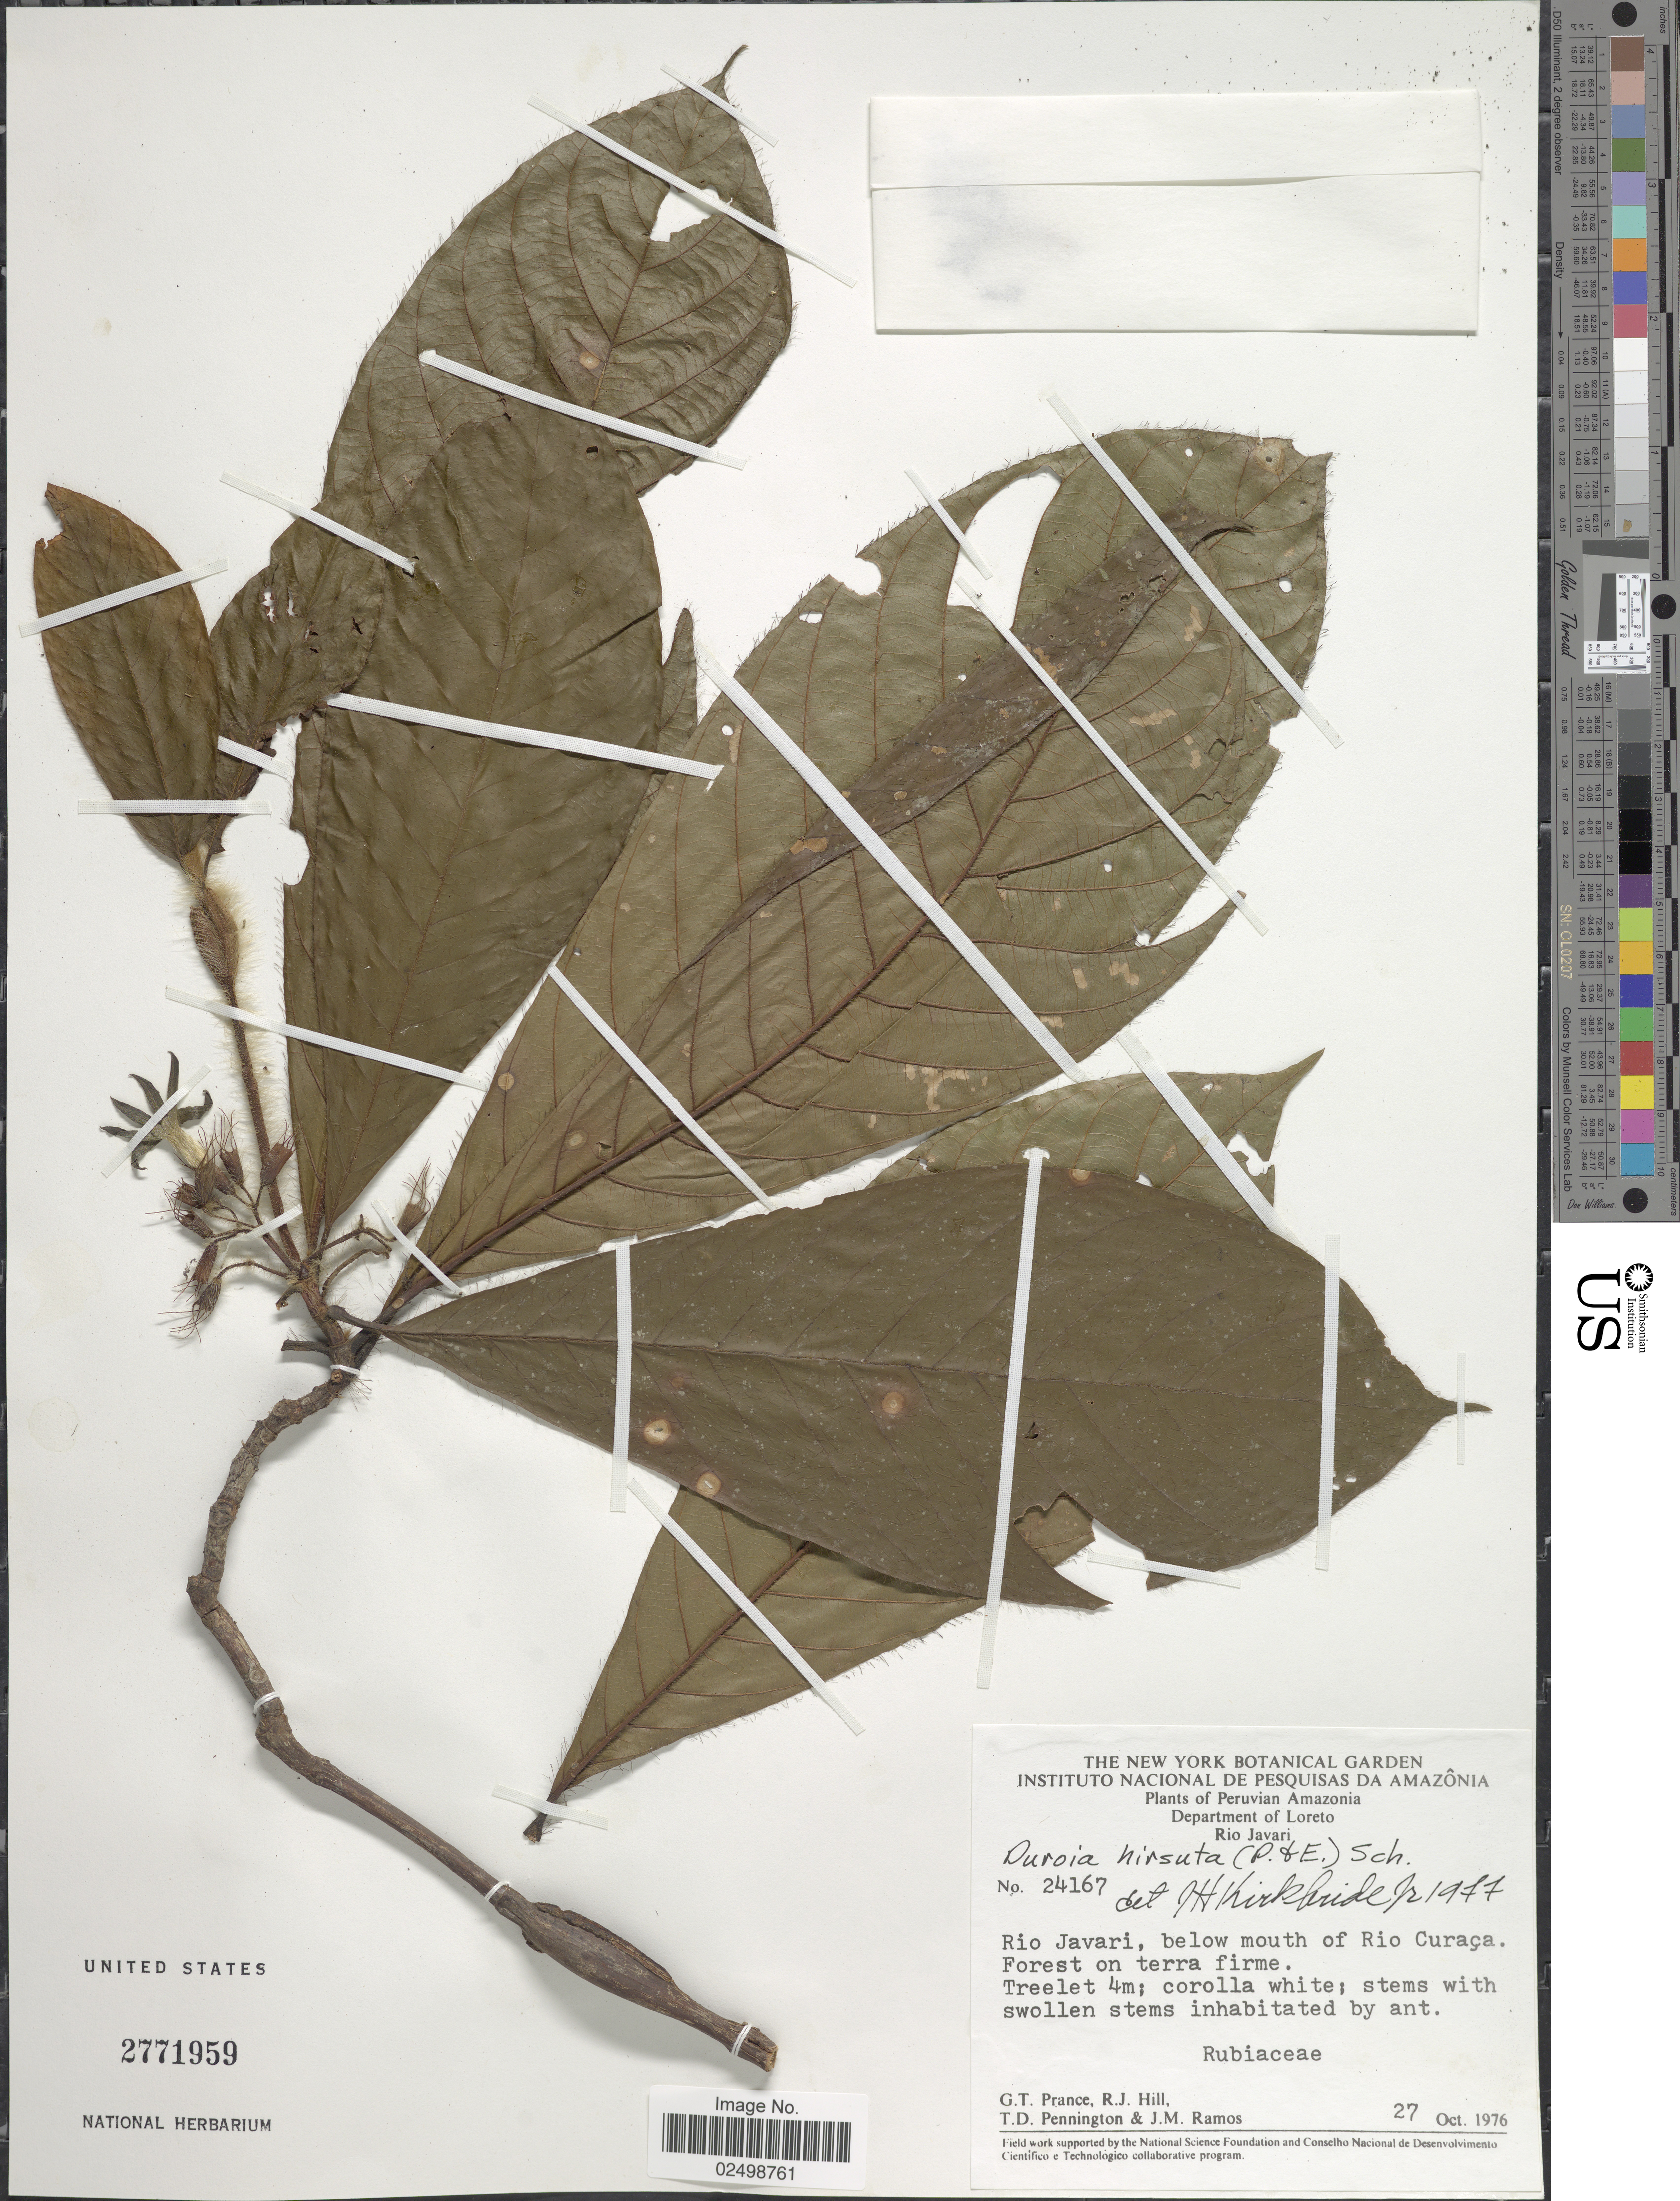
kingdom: Plantae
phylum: Tracheophyta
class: Magnoliopsida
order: Gentianales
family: Rubiaceae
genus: Duroia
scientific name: Duroia hirsuta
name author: (Poepp.) K. Schum.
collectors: G. T. Prance, R. J. Hill, T. D. Pennington & J. M. Ramos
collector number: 24167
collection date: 1976-10-27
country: Peru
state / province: Loreto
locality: Peruvian Amazonia. Rio Javari. Rio Javari, below mouth of Rio Curaca.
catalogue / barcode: US 2771959